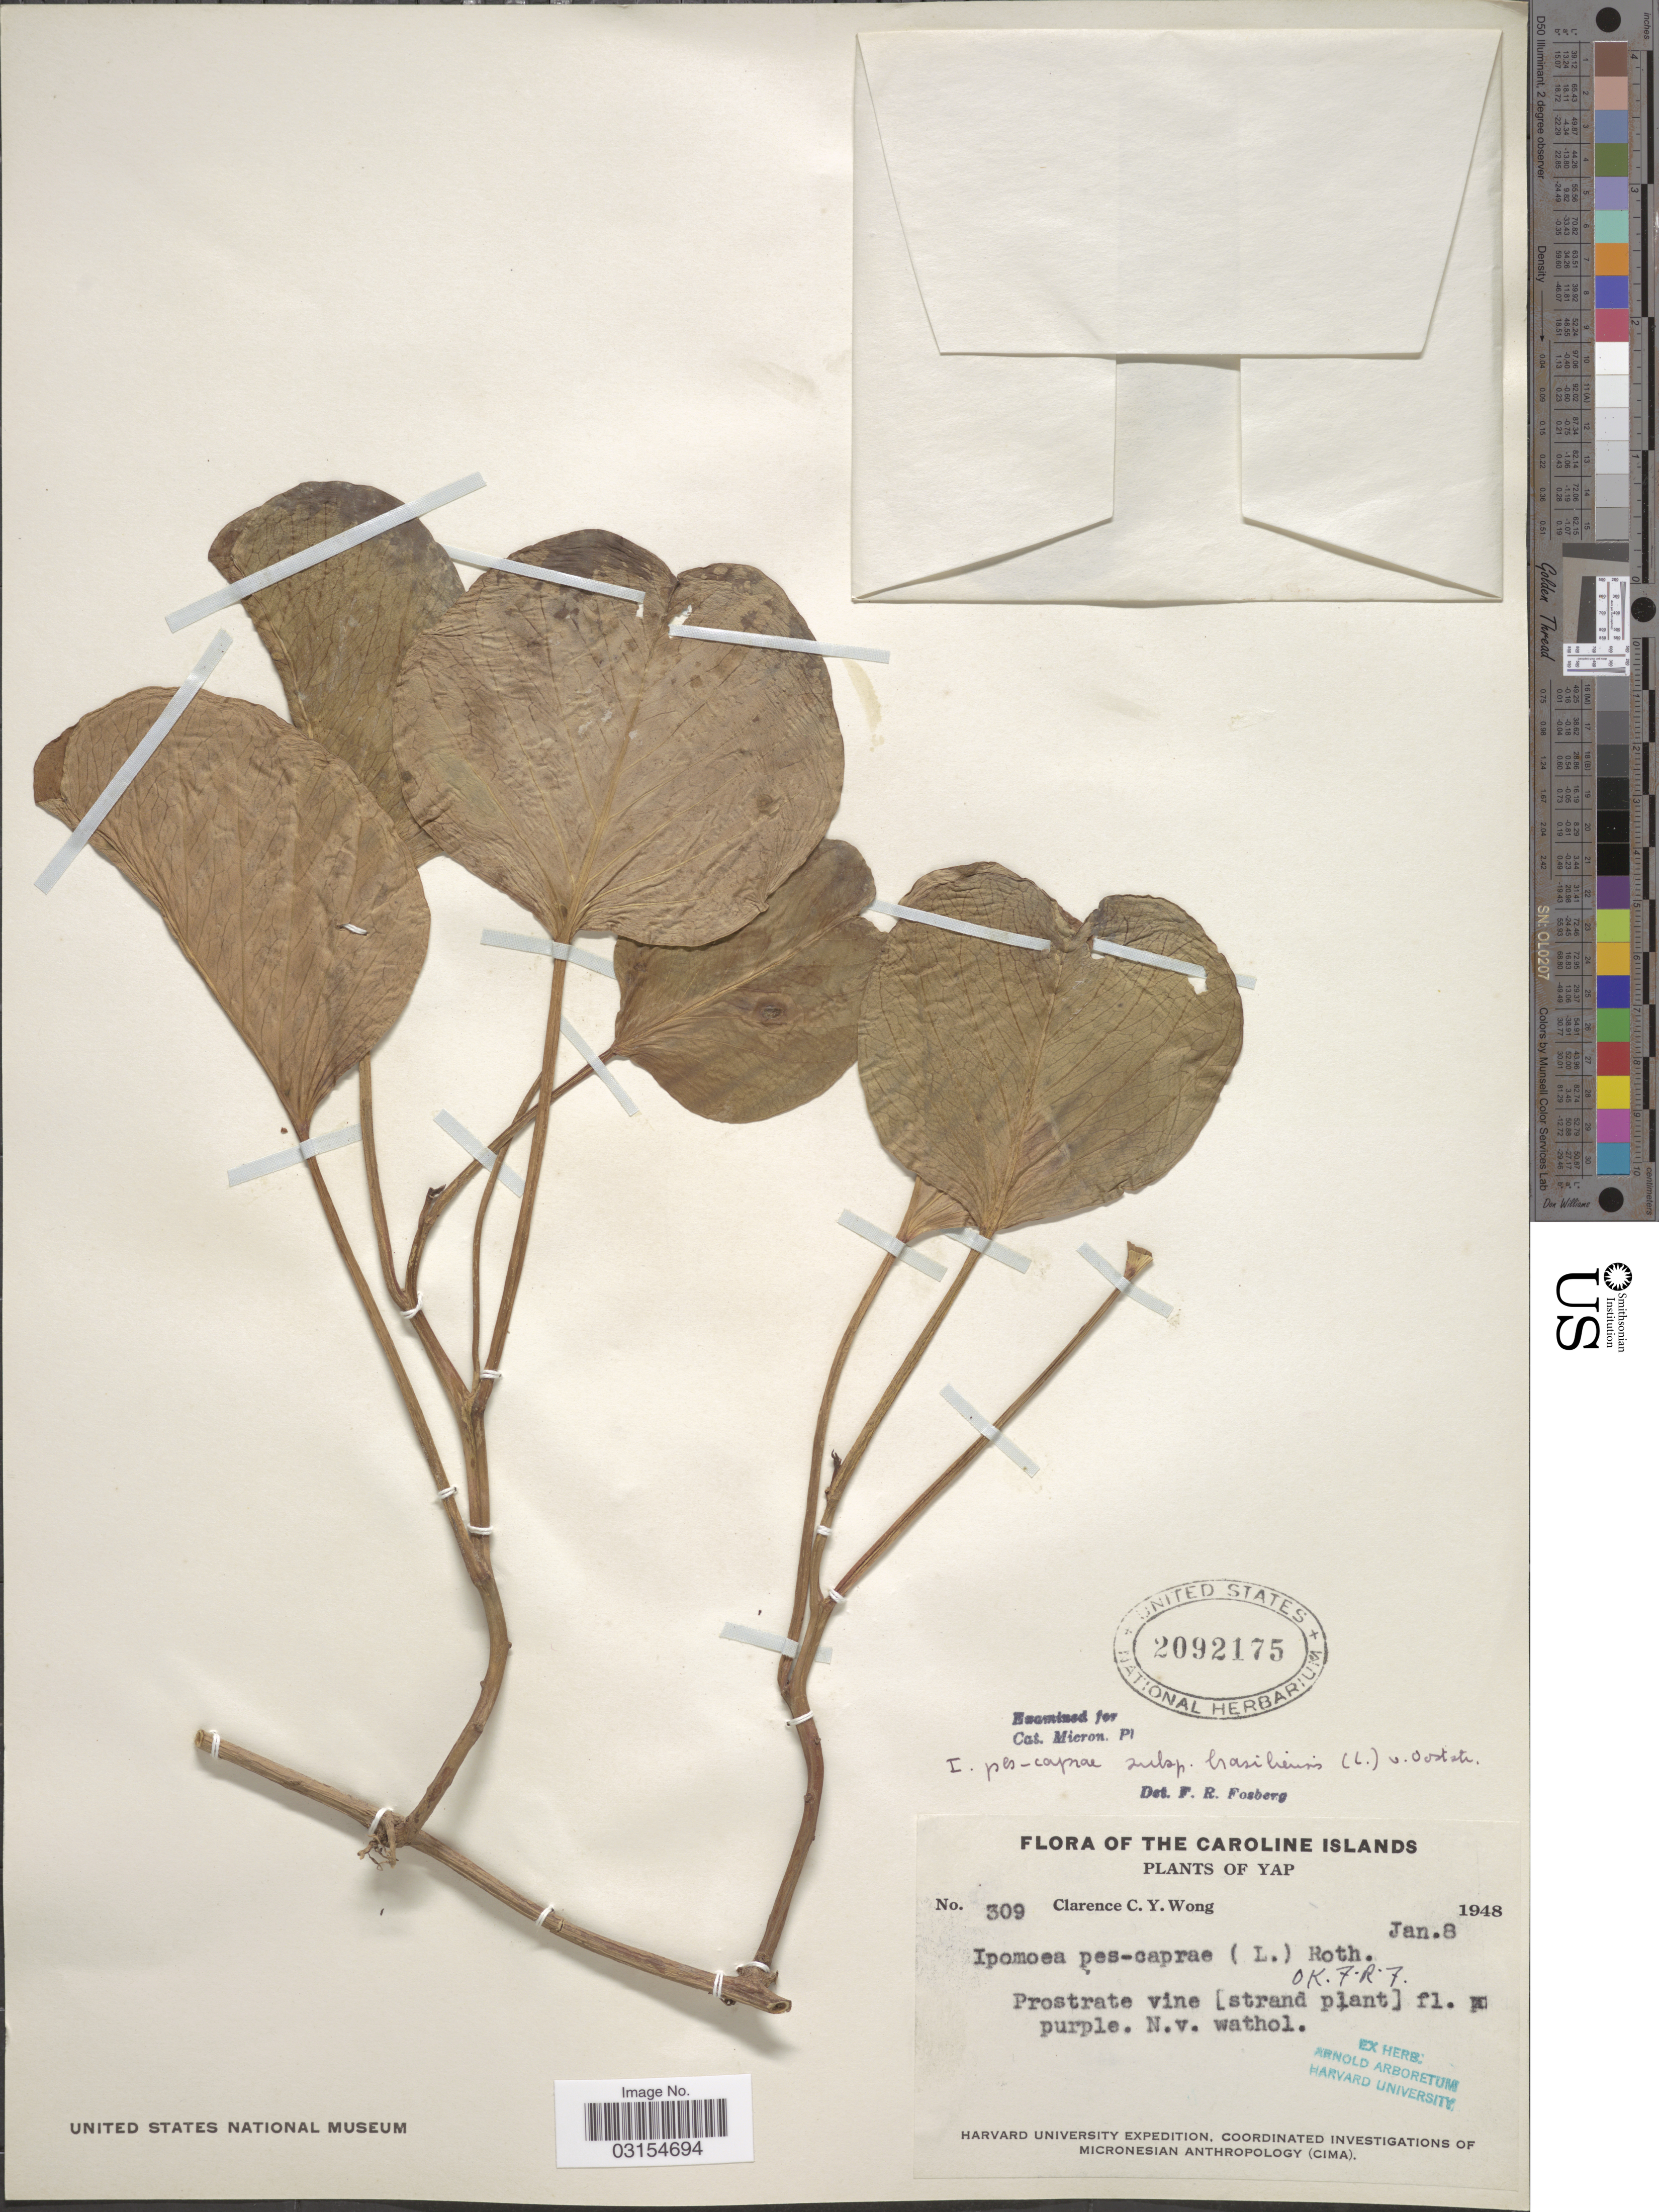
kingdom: Plantae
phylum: Tracheophyta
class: Magnoliopsida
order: Solanales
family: Convolvulaceae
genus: Ipomoea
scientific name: Ipomoea pes-caprae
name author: (L.) R. Br.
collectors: C. Wong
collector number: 309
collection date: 1948-01-08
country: Micronesia, Federated States of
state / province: Yap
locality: The Caroline Islands.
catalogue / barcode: US 2092175